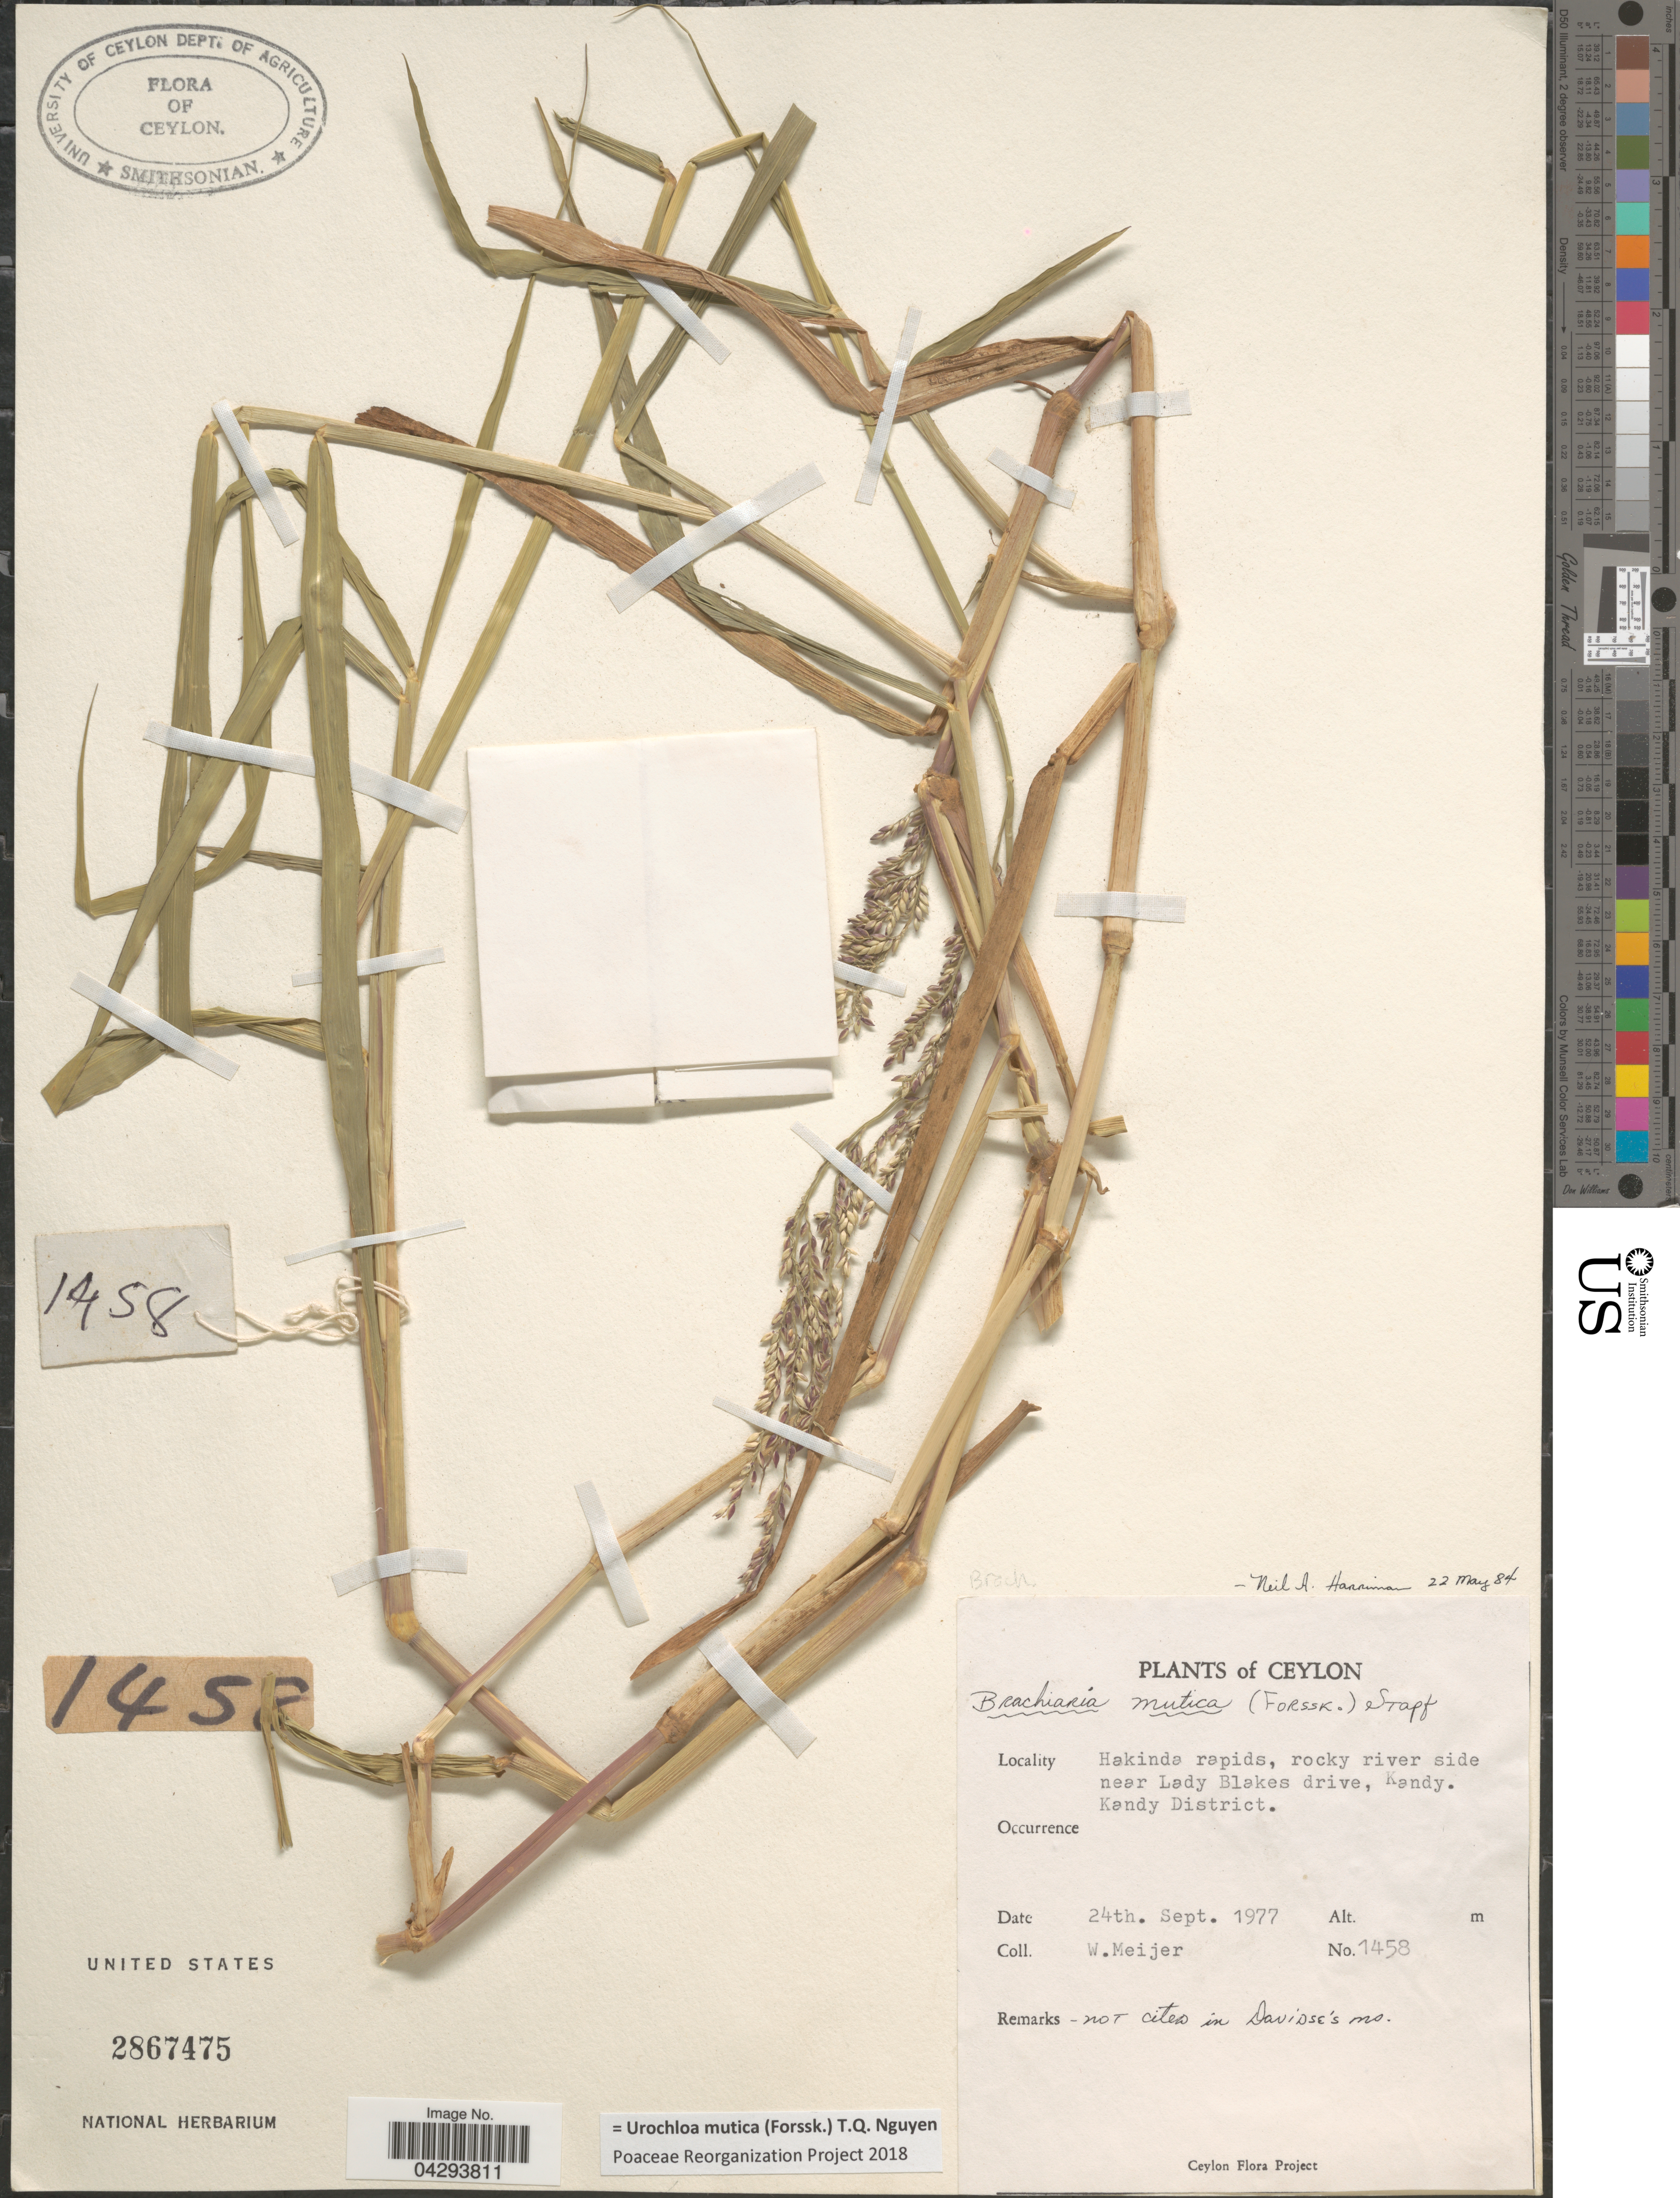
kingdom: Plantae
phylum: Tracheophyta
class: Liliopsida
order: Poales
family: Poaceae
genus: Urochloa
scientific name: Urochloa mutica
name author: (Forssk.) T.Q. Nguyen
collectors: W. Meijer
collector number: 1458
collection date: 1977-09-24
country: Sri Lanka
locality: Ceylon. Hakinda rapids, rocky river side near Lady Blakes drive, Kandy. Kandy District.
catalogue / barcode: US 2867475